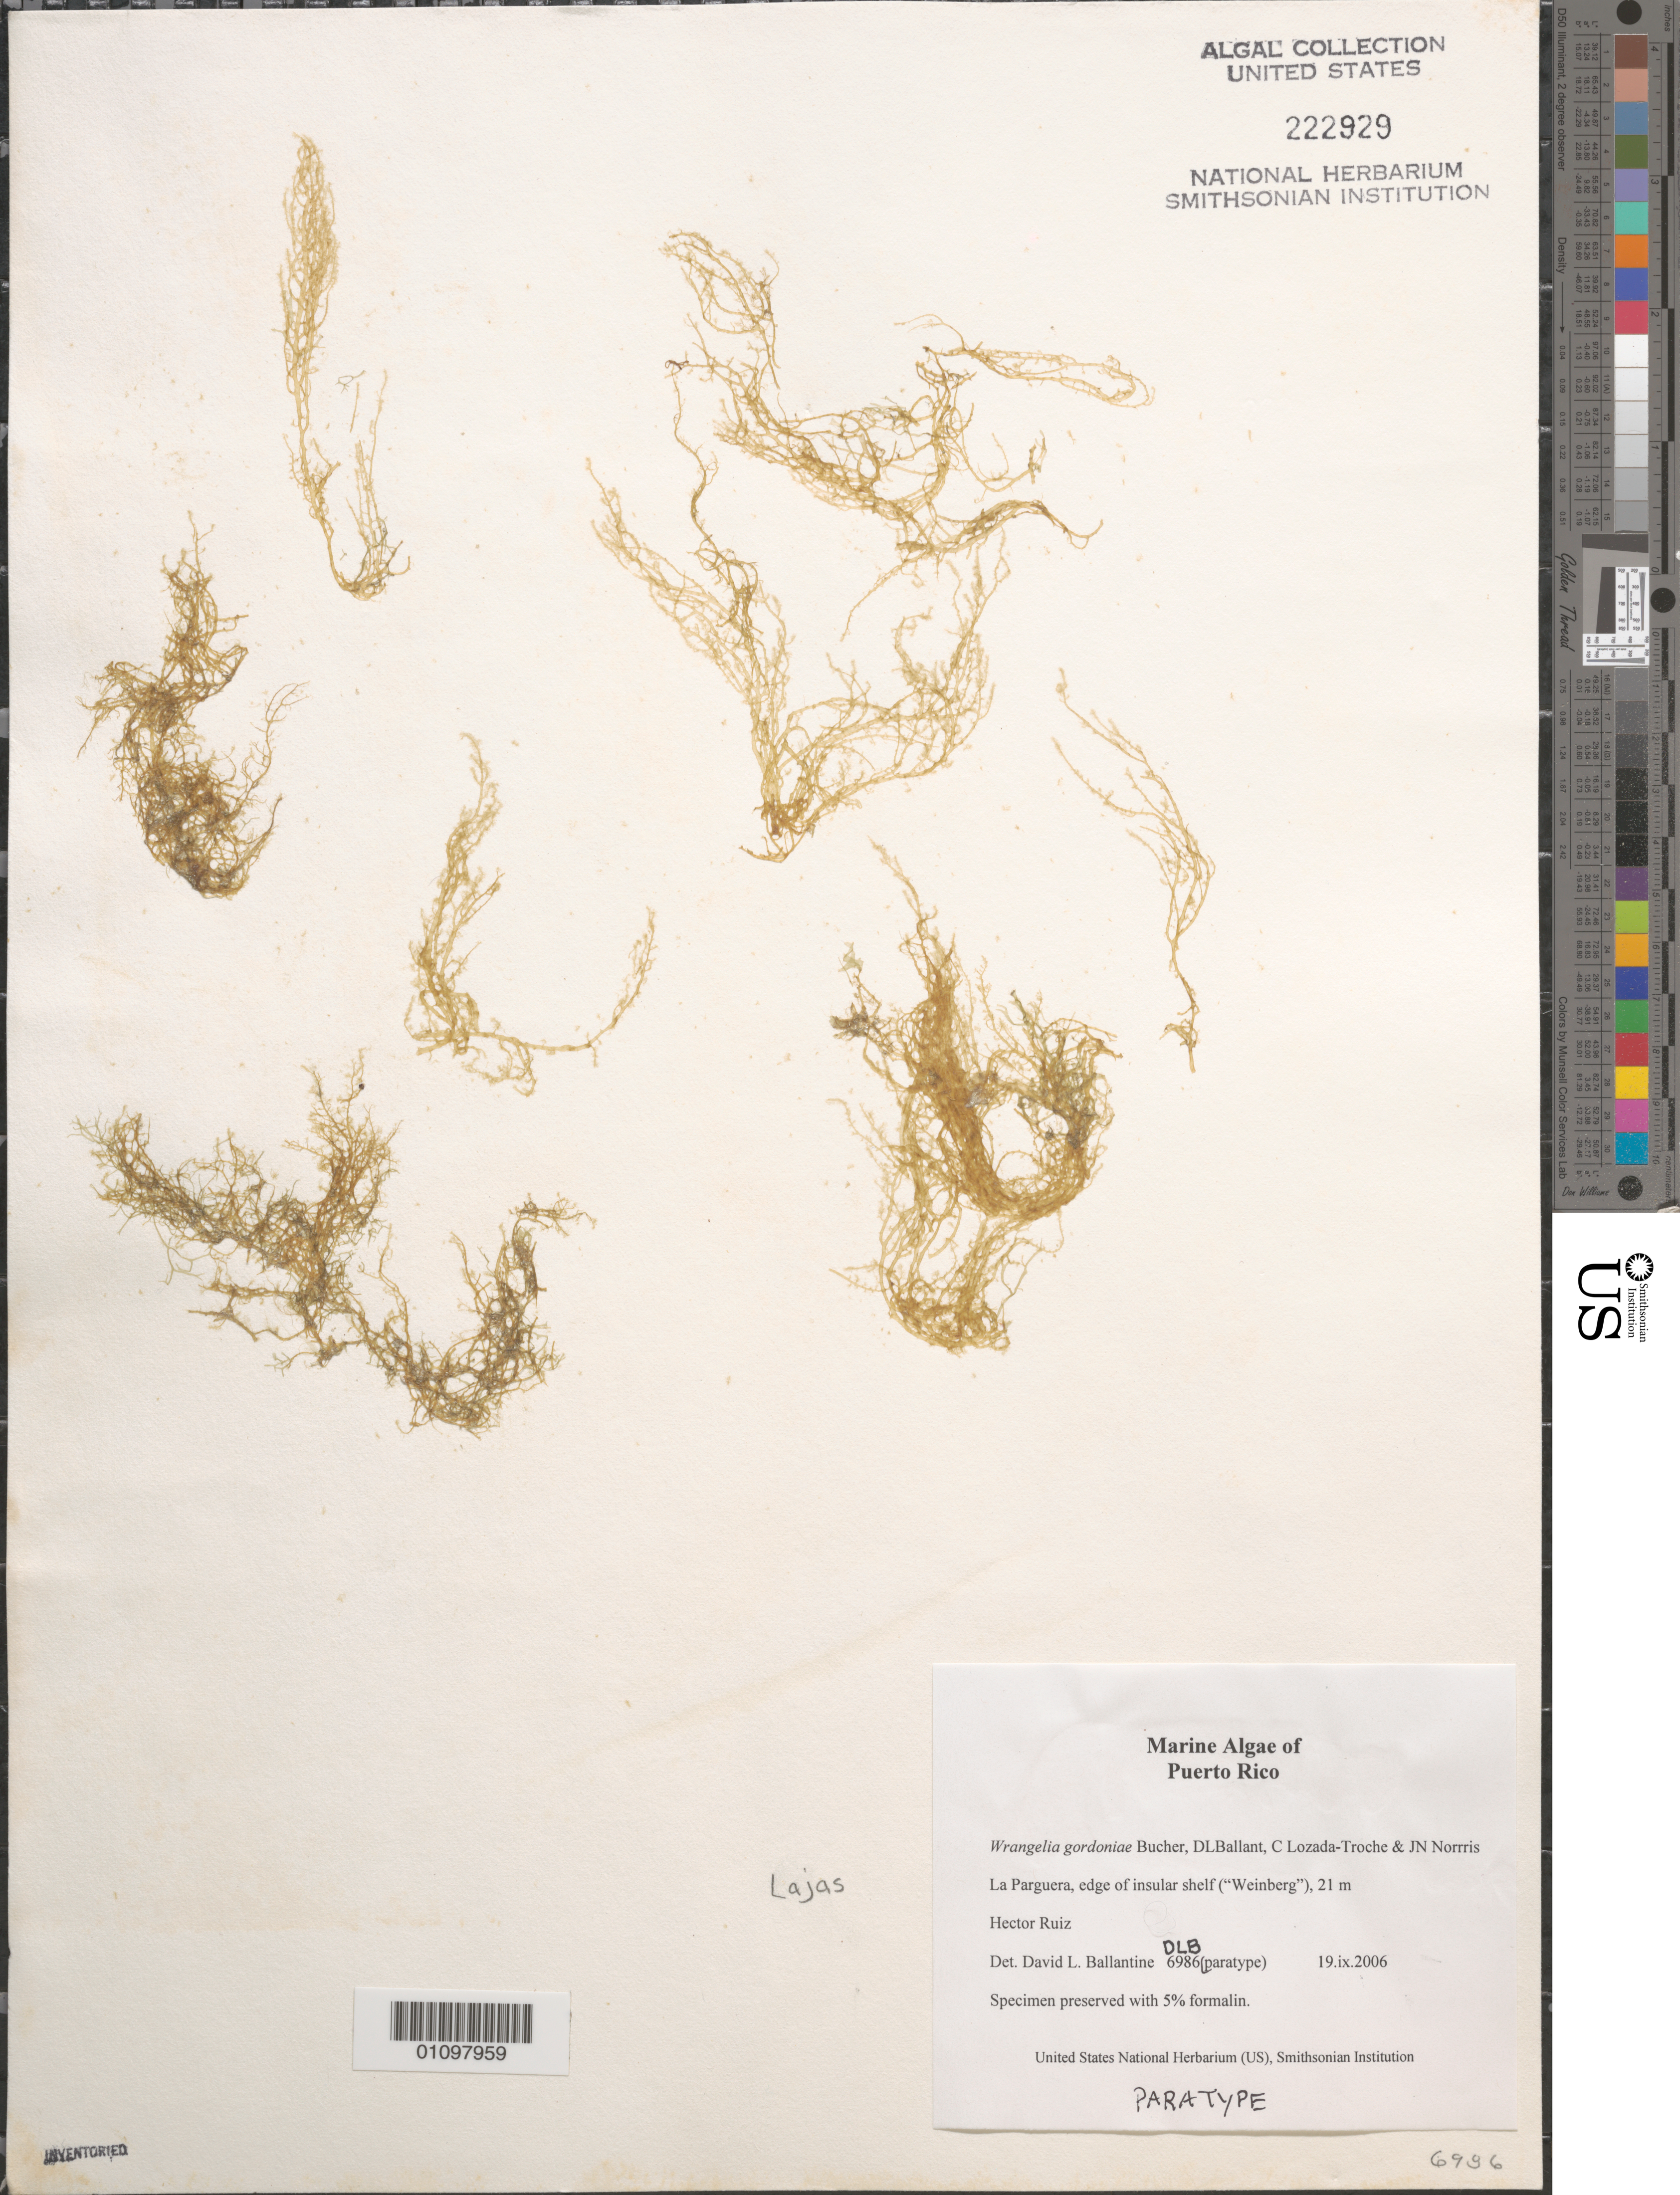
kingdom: Plantae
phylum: Rhodophyta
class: Florideophyceae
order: Ceramiales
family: Wrangeliaceae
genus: Wrangelia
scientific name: Wrangelia gordoniae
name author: K.E. Bucher et al.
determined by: Ballantine, D. L.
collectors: H. Ruiz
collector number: DLB 6986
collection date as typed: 19 Sep 2006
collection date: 2006-09-19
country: Puerto Rico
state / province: Lajas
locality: La Parguera, edge of insular shelf ('Weinberg')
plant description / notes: Paratype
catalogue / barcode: US 222929